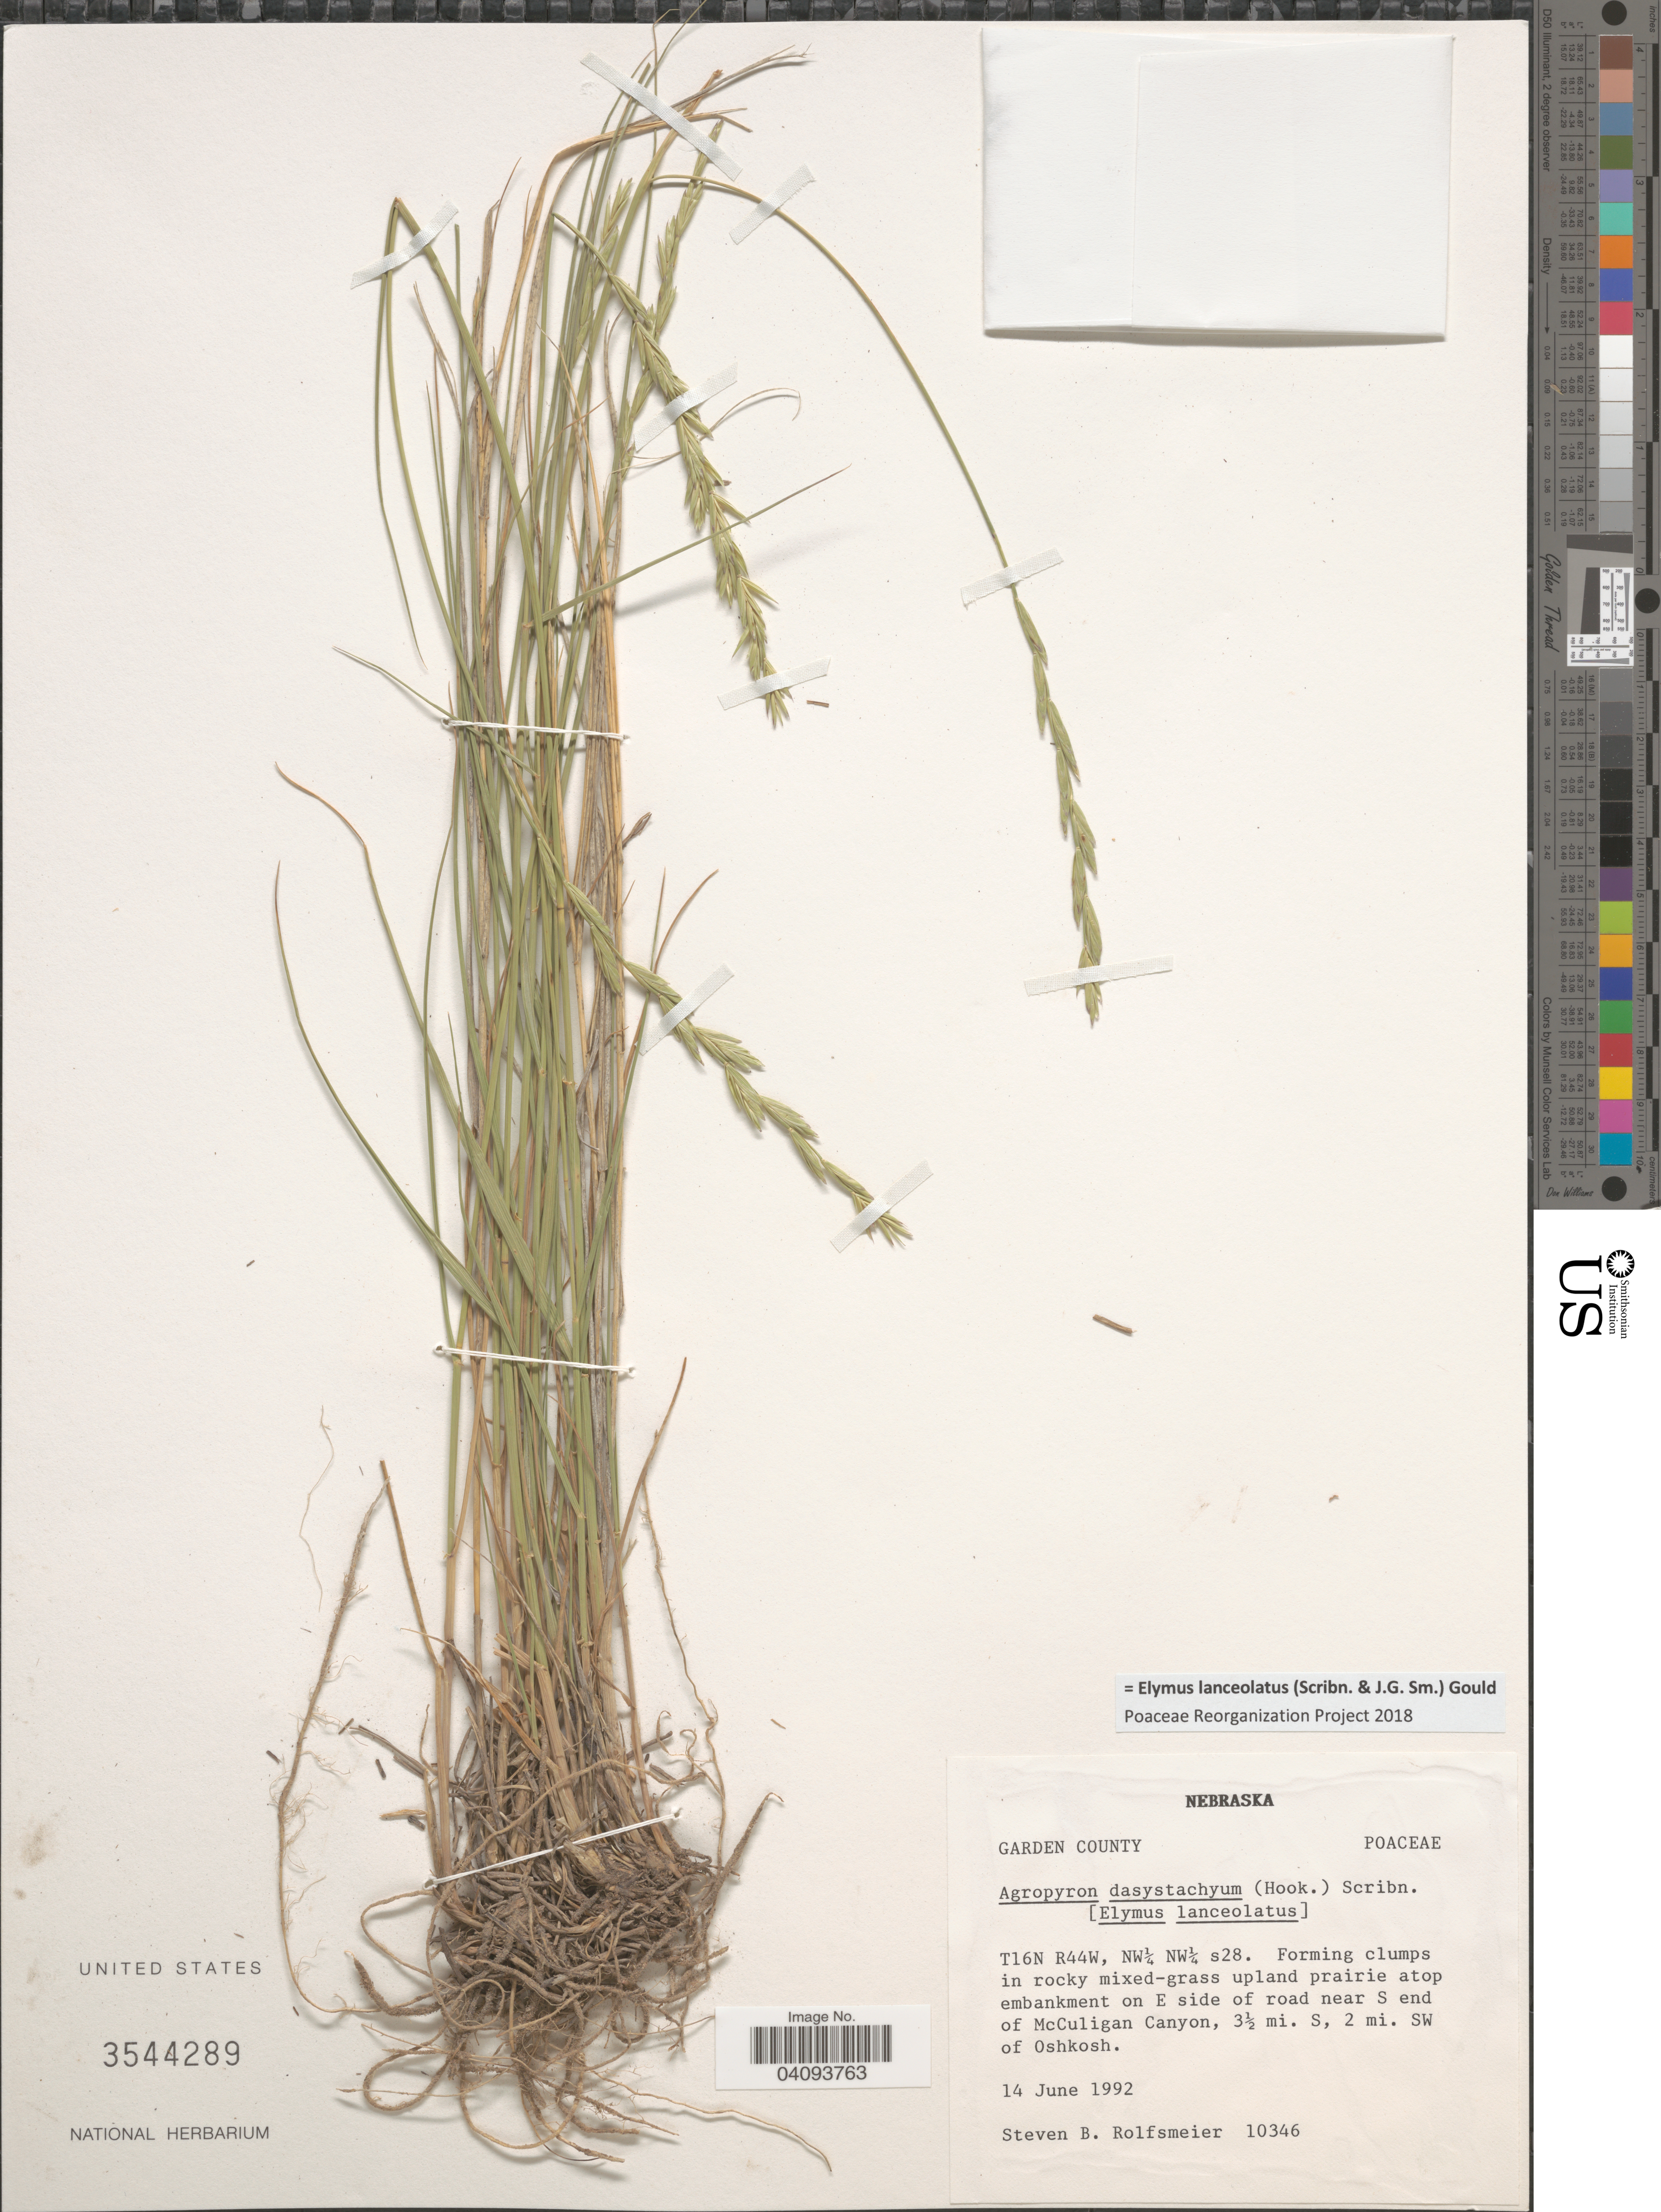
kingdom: Plantae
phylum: Tracheophyta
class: Liliopsida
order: Poales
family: Poaceae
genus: Elymus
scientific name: Elymus lanceolatus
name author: (Scribn. & J.G. Sm.) Gould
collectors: S. Rolfsmeier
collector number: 10346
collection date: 1992-06-14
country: United States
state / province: Nebraska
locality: Garden County. T16N R44W, NW¼ s28. Atop embankment on E side of road near S end of McCuligan Canyon, 3½ mi. S, 2 mi. SW of Oshkosh.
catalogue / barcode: US 3544289